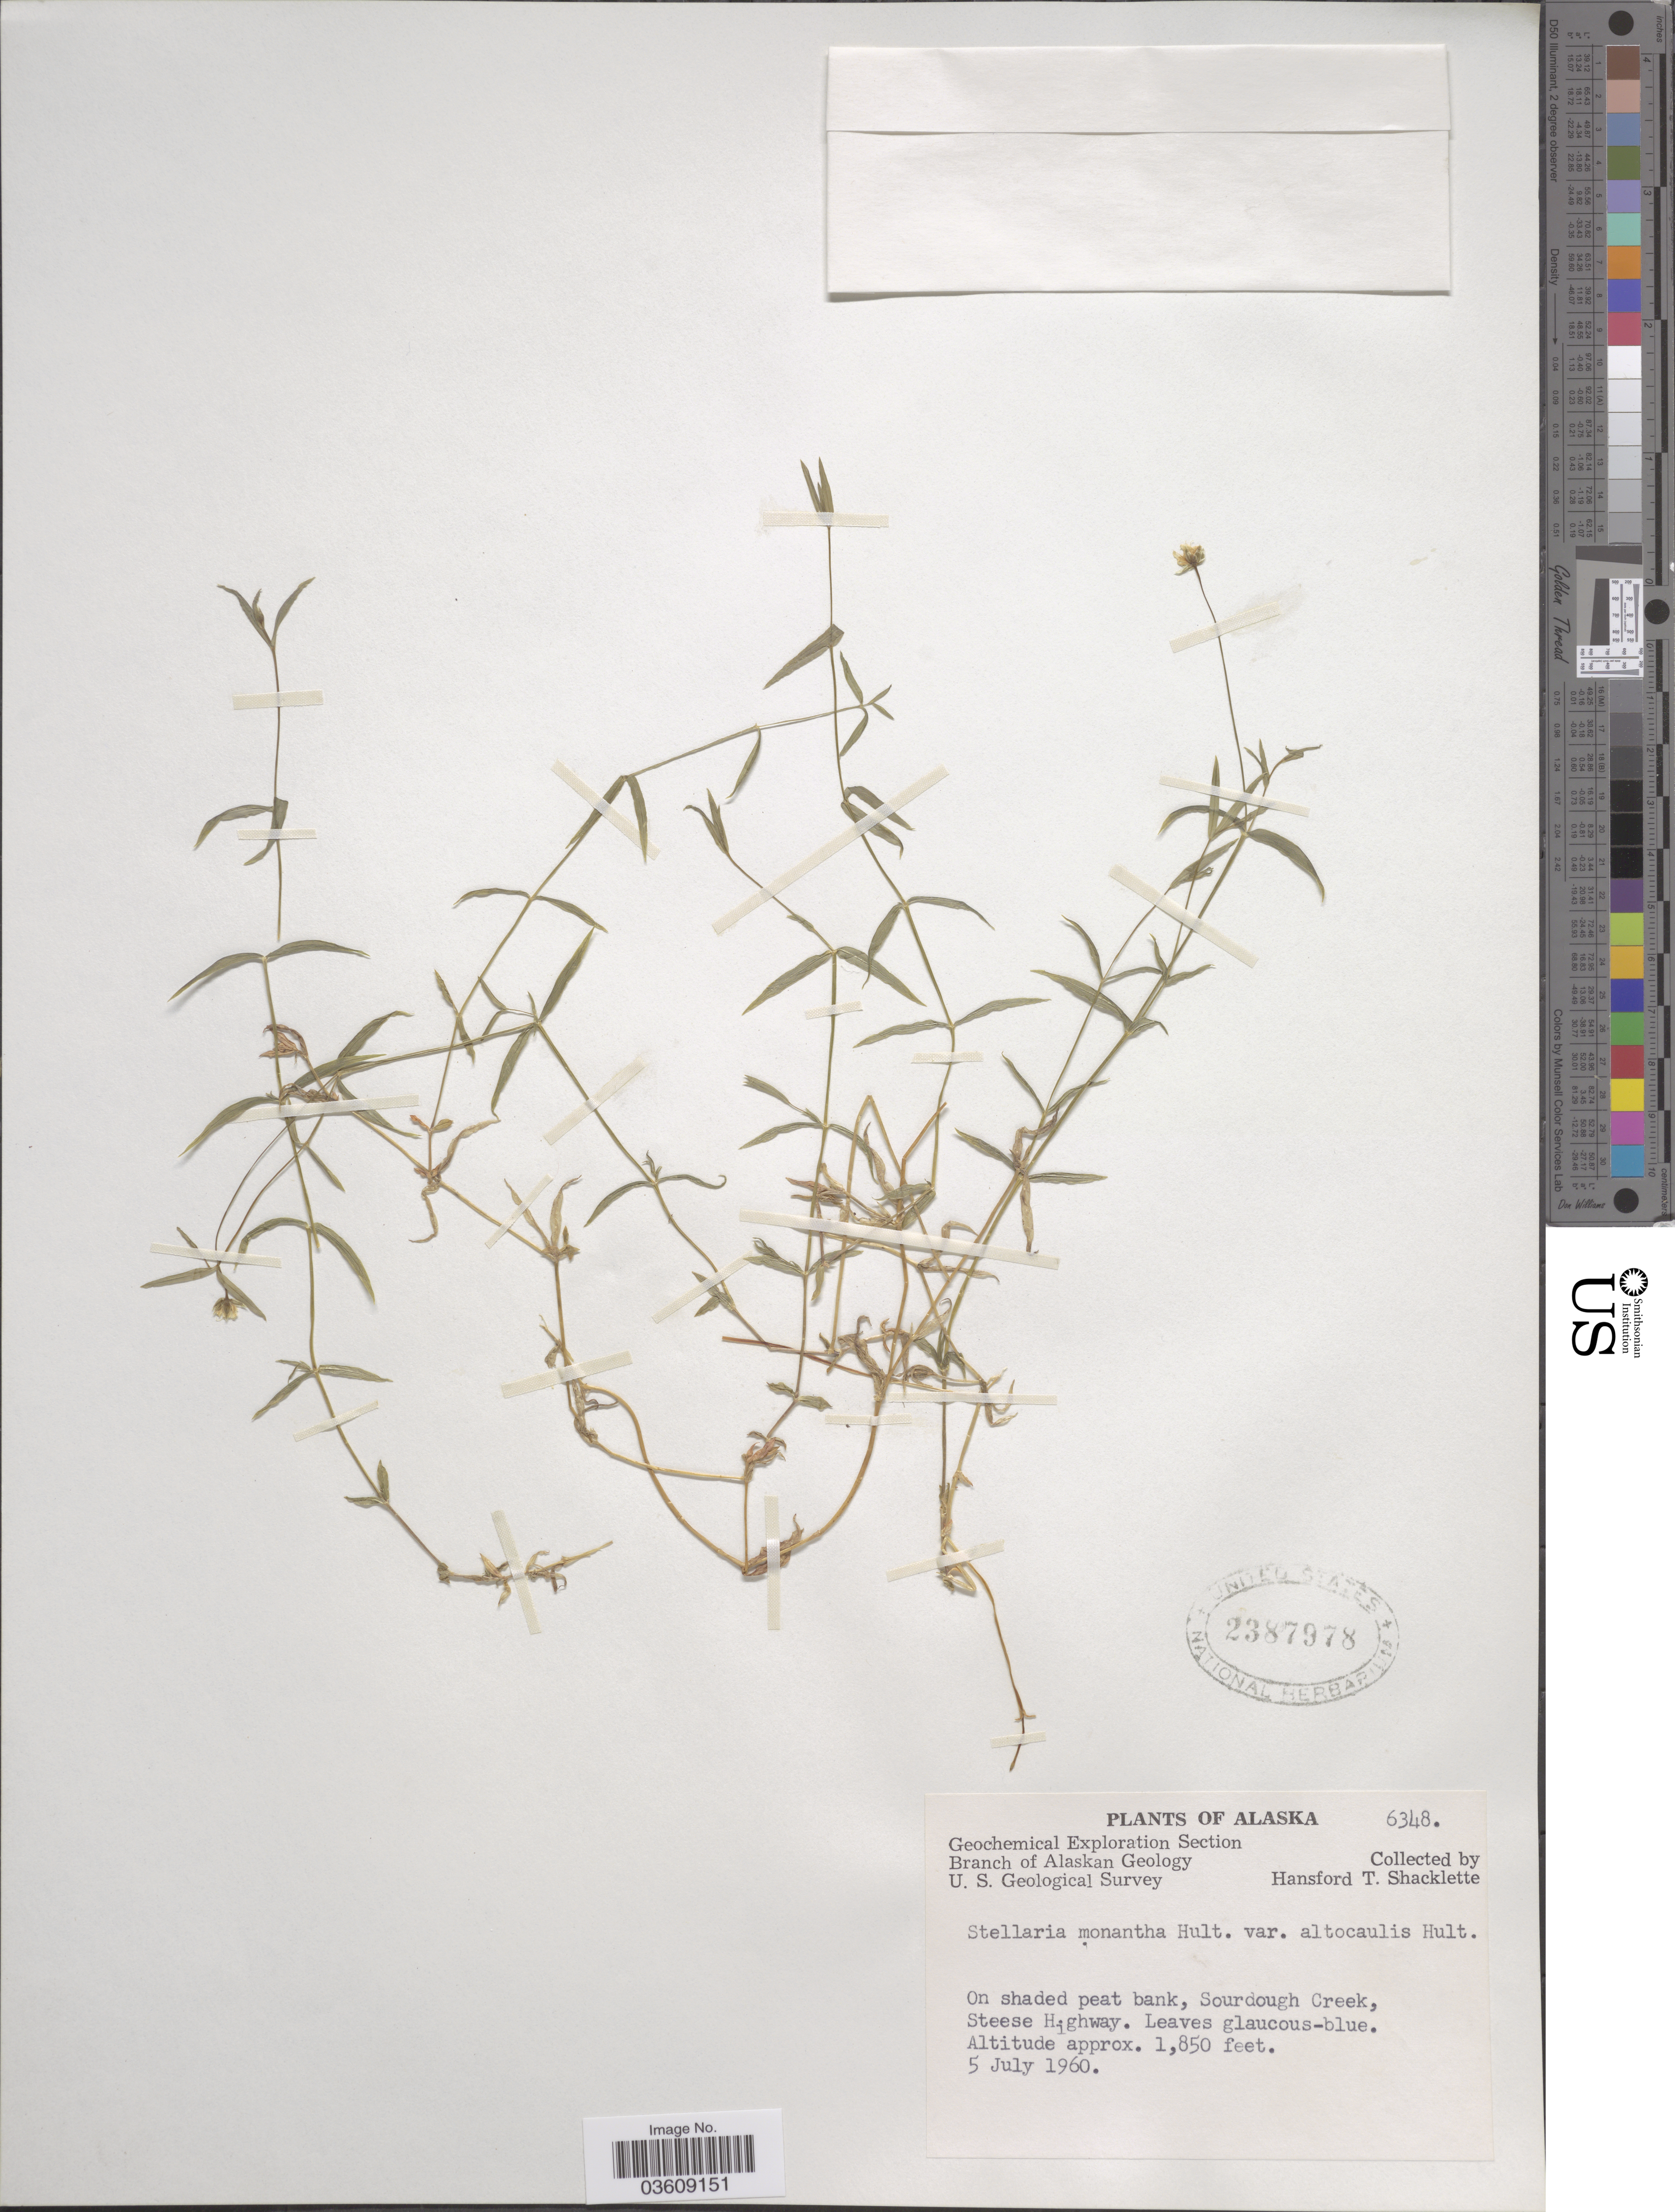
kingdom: Plantae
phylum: Tracheophyta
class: Magnoliopsida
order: Caryophyllales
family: Caryophyllaceae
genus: Stellaria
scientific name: Stellaria monantha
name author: Hultén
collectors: H. Shacklette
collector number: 6348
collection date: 1960-07-05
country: United States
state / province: Alaska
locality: Sourdough Creek, Steese Highway.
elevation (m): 564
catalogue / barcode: US 2387978